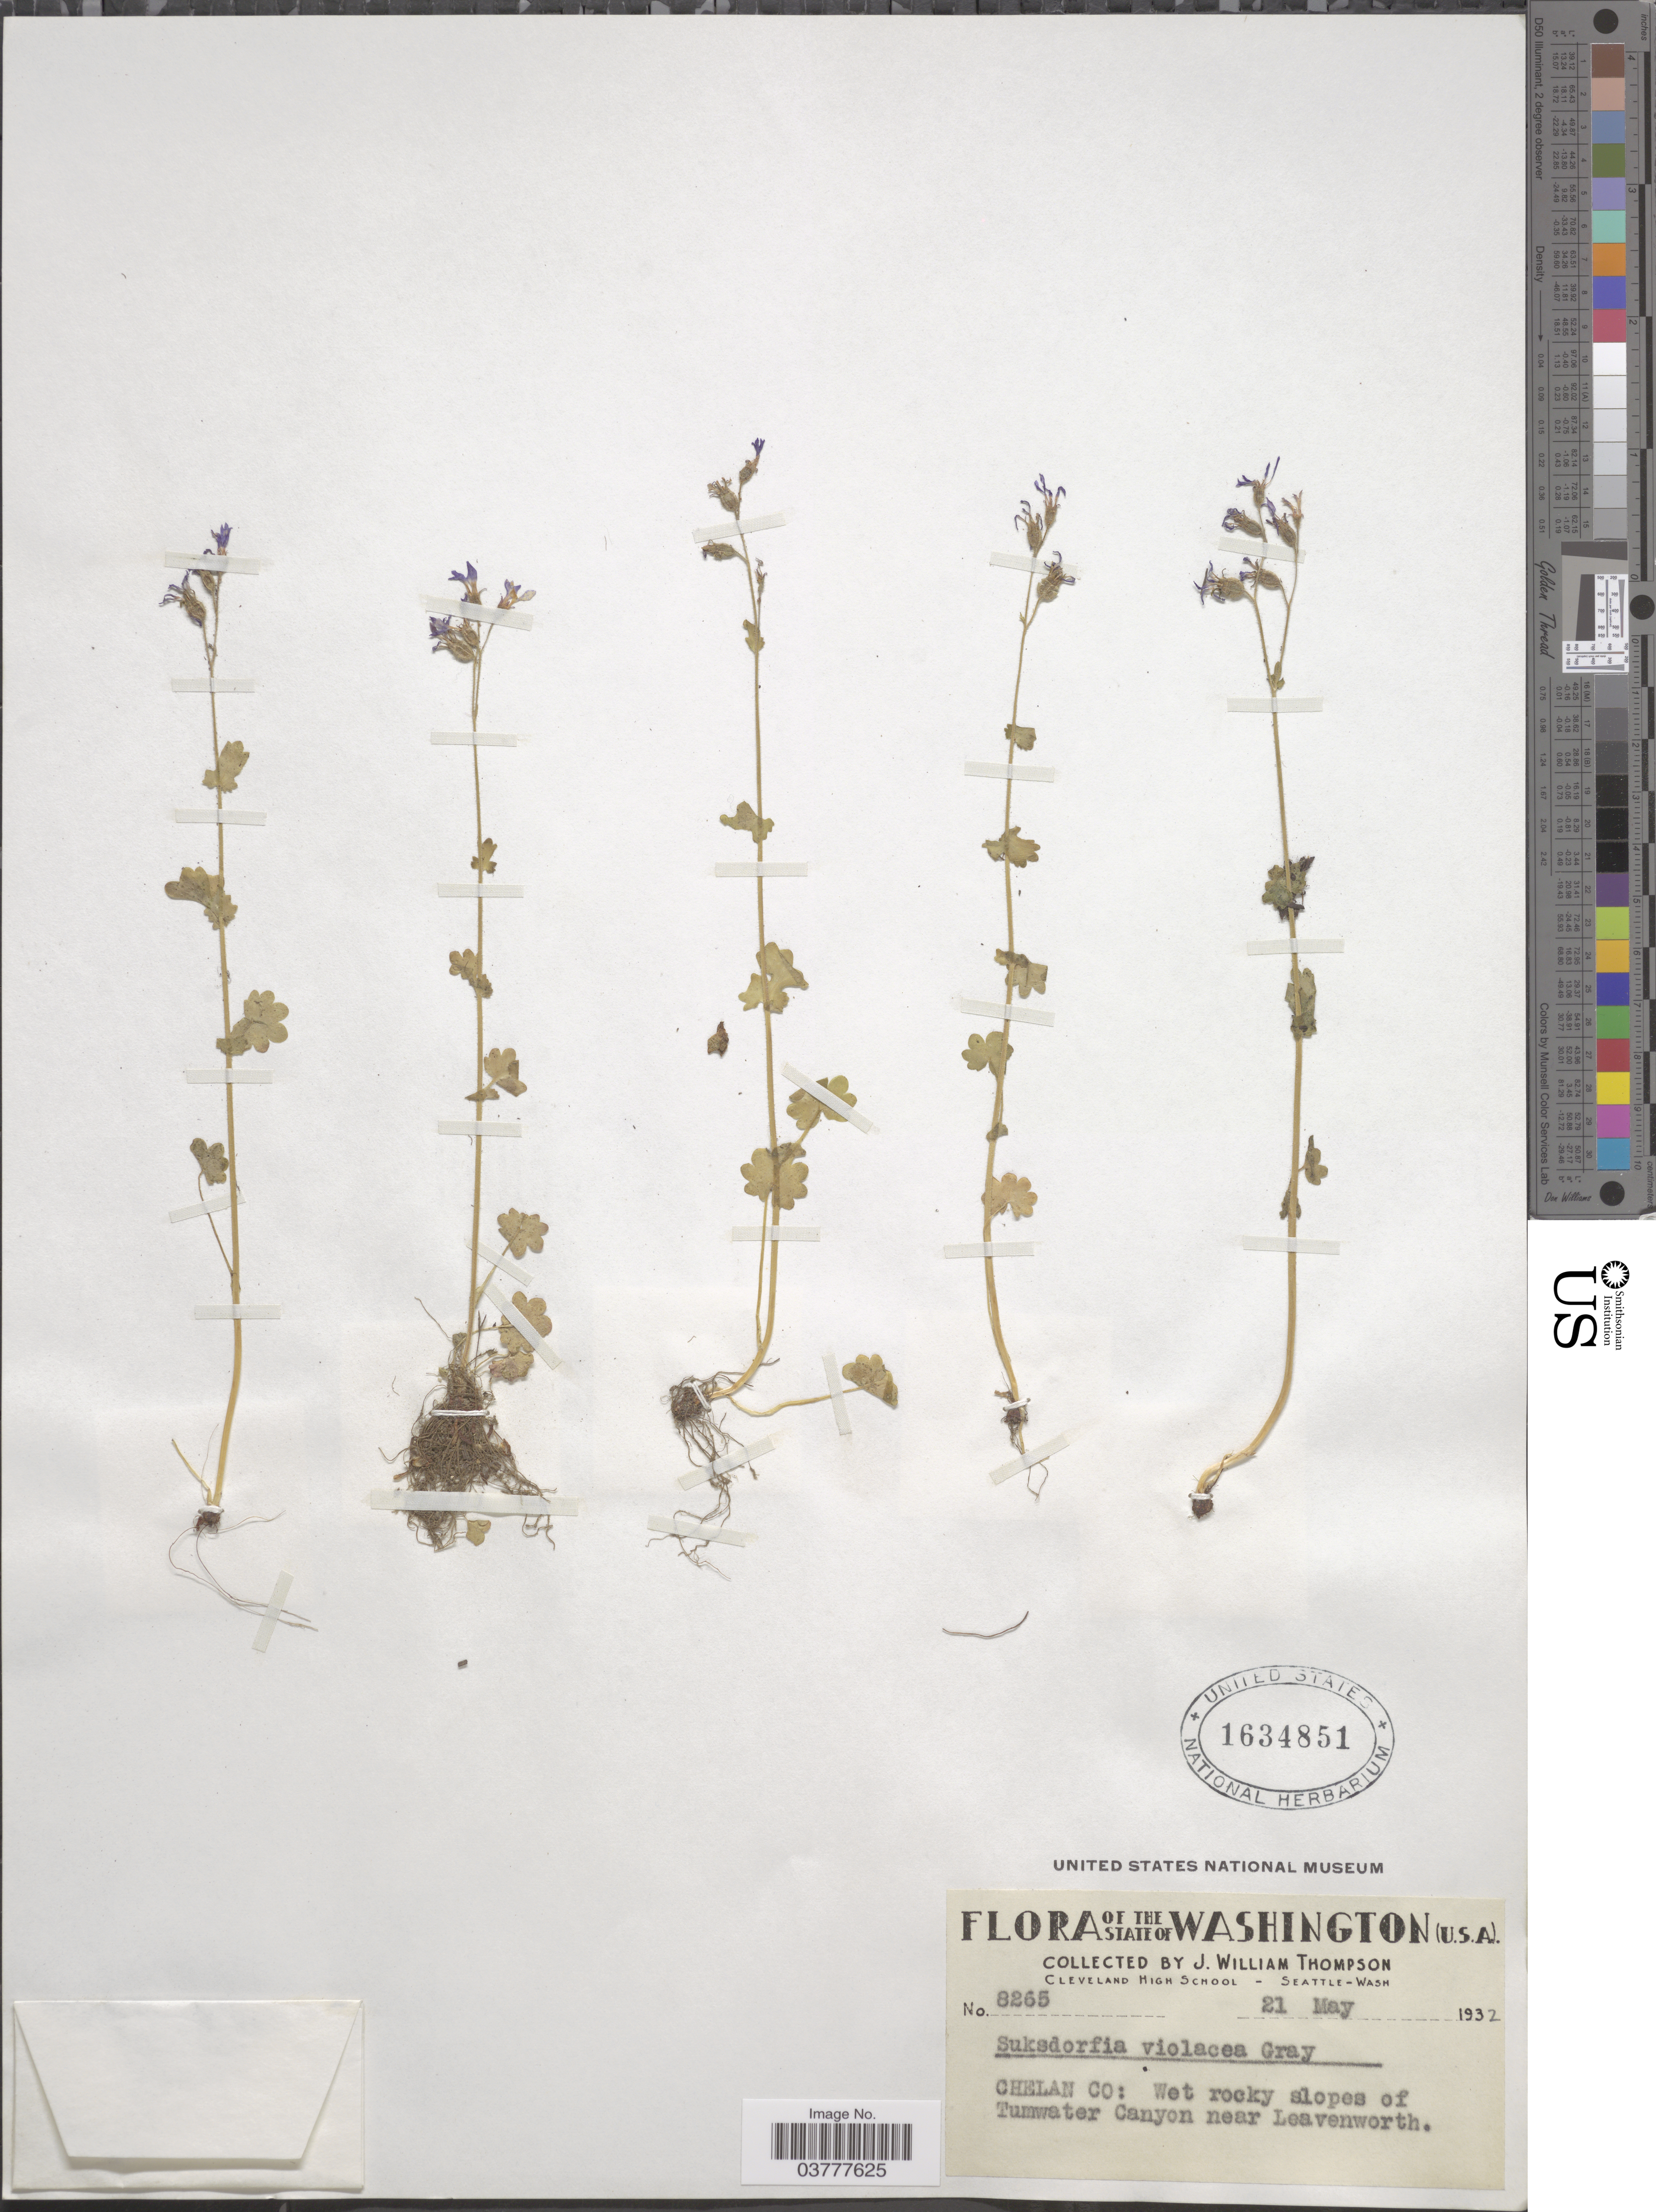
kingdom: Plantae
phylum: Tracheophyta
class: Magnoliopsida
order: Saxifragales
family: Saxifragaceae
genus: Suksdorfia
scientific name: Suksdorfia violacea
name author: A. Gray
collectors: J. W. Thompson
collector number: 8265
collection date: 1932-05-21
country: United States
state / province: Washington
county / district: Chelan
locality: Chelan Co: Wet rocky slopes of Tumwater Canyon near Leavenworth.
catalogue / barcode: US 1634851